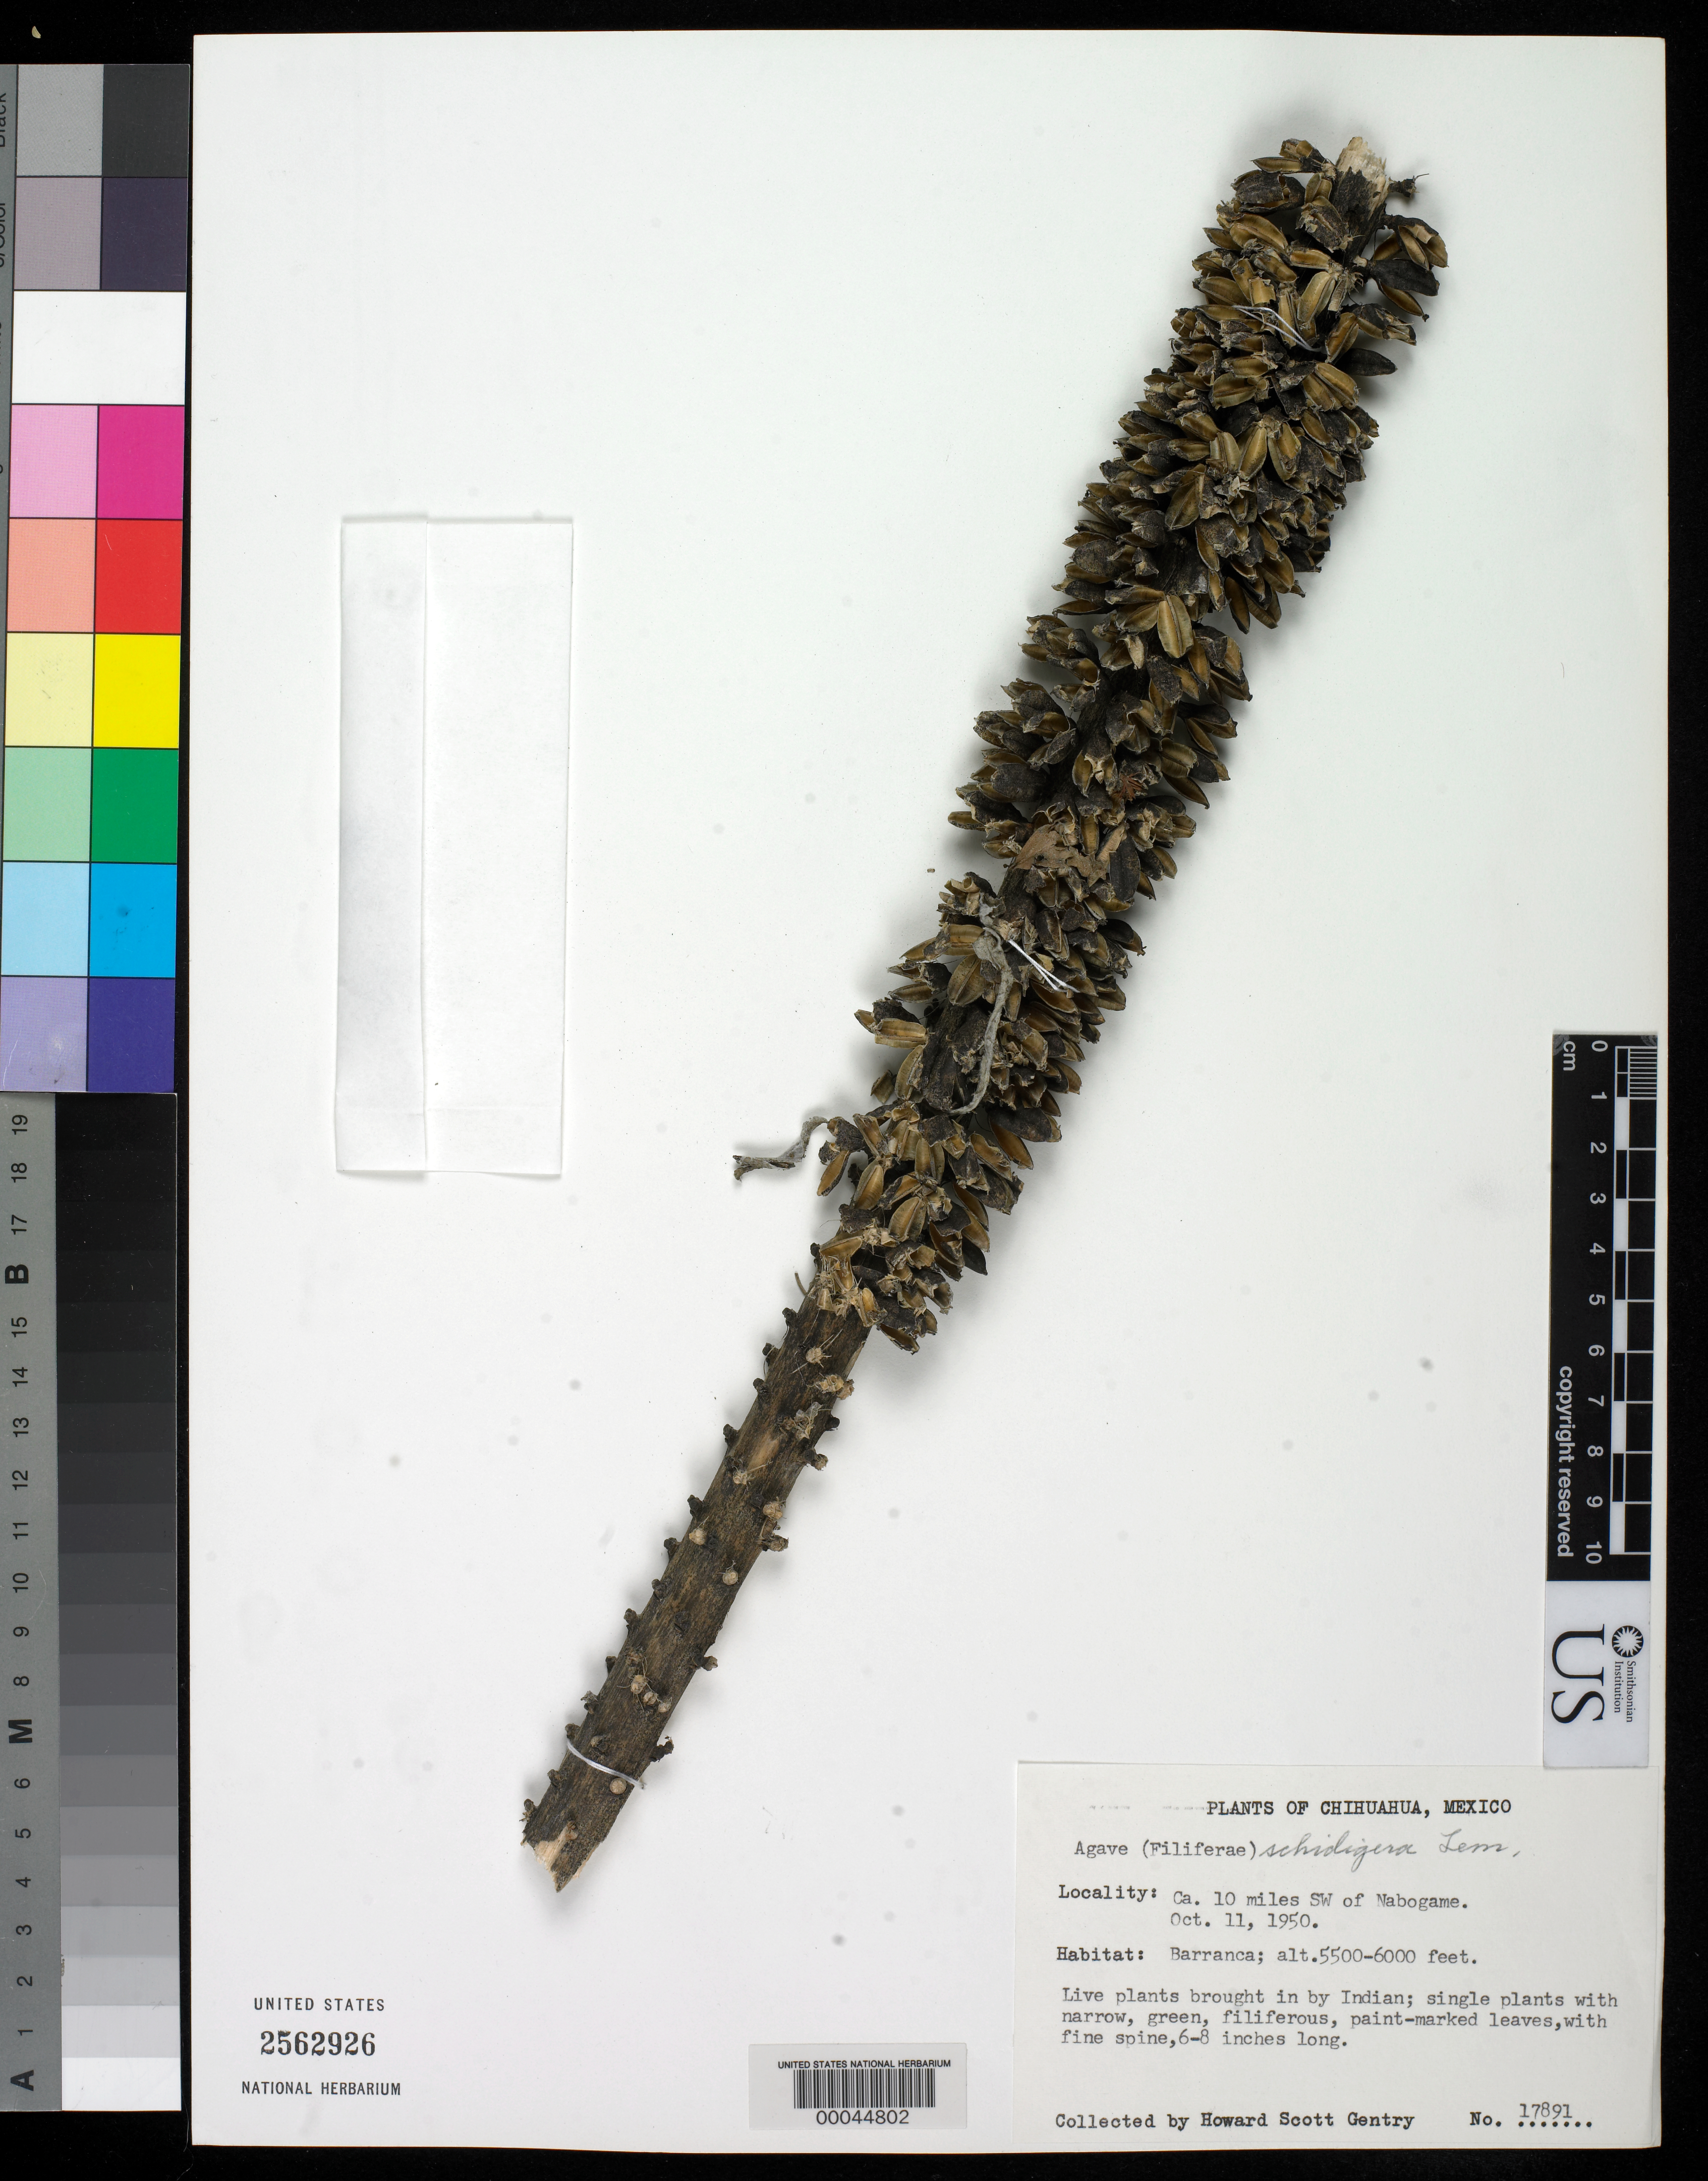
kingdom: Plantae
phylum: Tracheophyta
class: Liliopsida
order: Asparagales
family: Asparagaceae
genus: Agave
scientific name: Agave schidigera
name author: Lem.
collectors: H. S. Gentry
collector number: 17891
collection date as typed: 11 Oct 1950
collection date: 1950-10-11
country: Mexico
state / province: Chihuahua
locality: Ca 10 mi SW of Nabogame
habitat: Barranca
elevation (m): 1676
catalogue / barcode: US 2562926